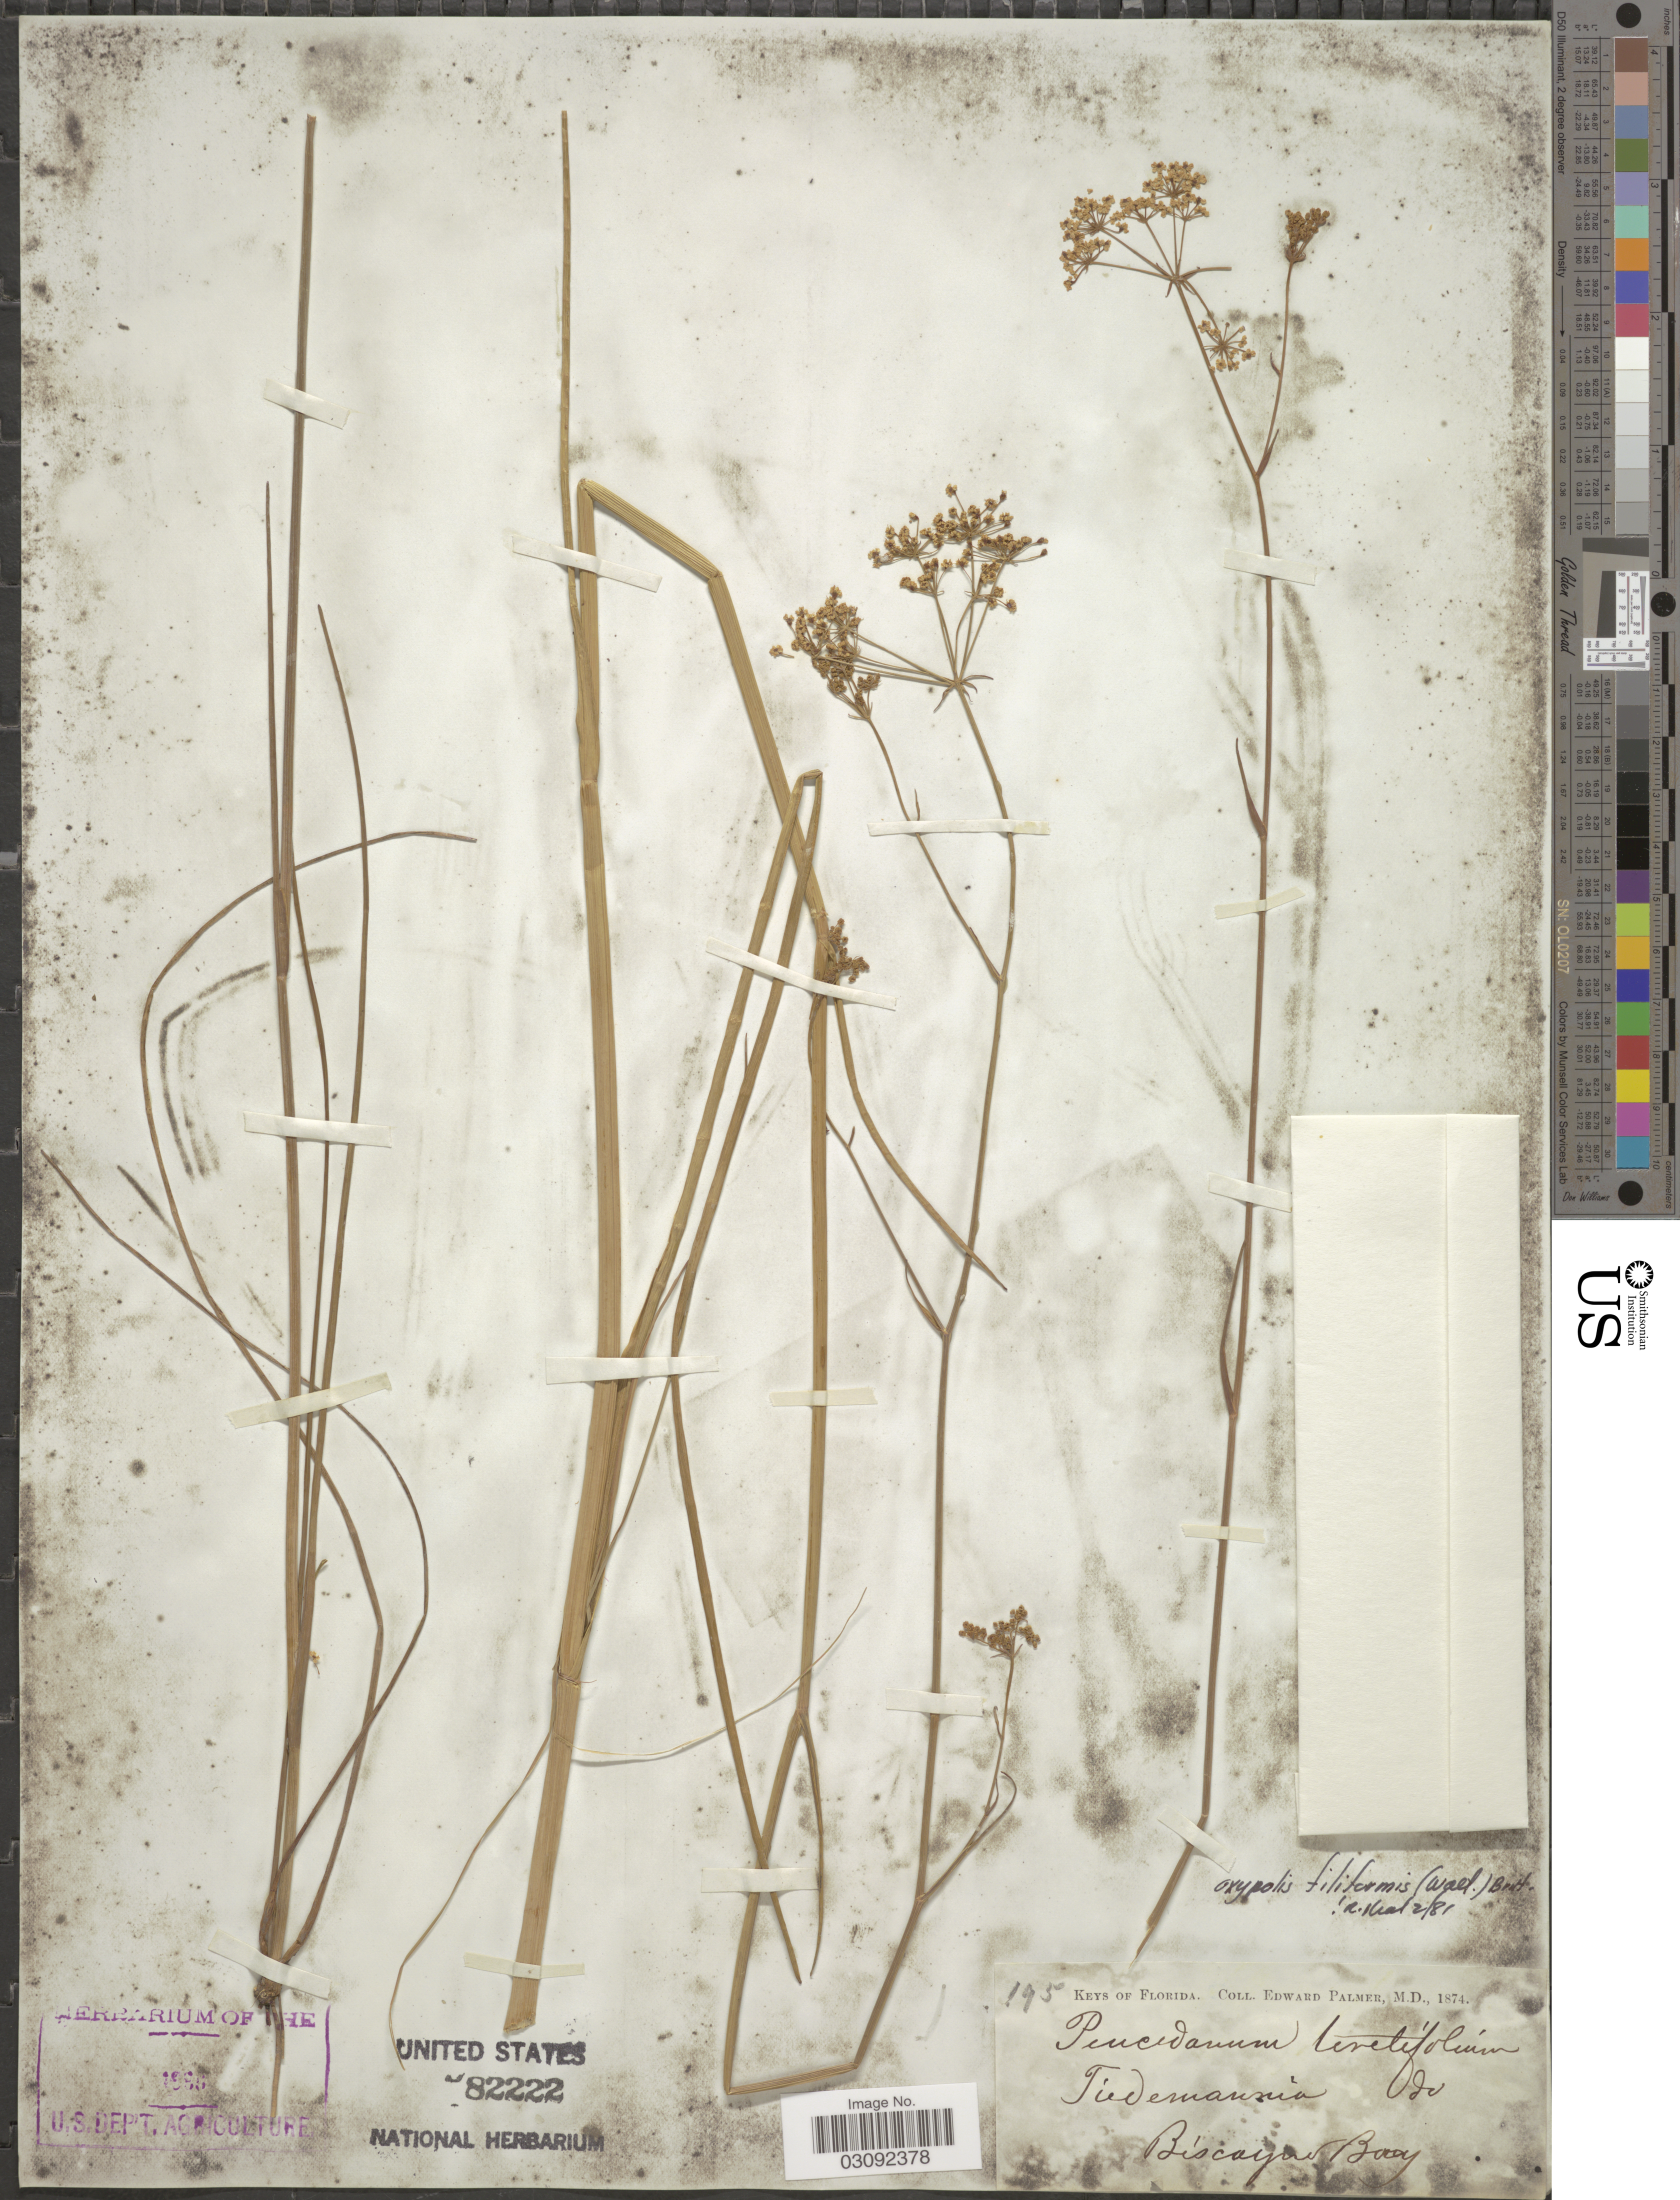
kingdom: Plantae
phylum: Tracheophyta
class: Magnoliopsida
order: Apiales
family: Apiaceae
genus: Oxypolis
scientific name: Oxypolis filiformis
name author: (Walter) Britton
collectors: E. Palmer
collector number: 195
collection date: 1874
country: United States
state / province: Florida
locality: Keys of Florida. Biscayne Bay.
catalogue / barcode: US 82222